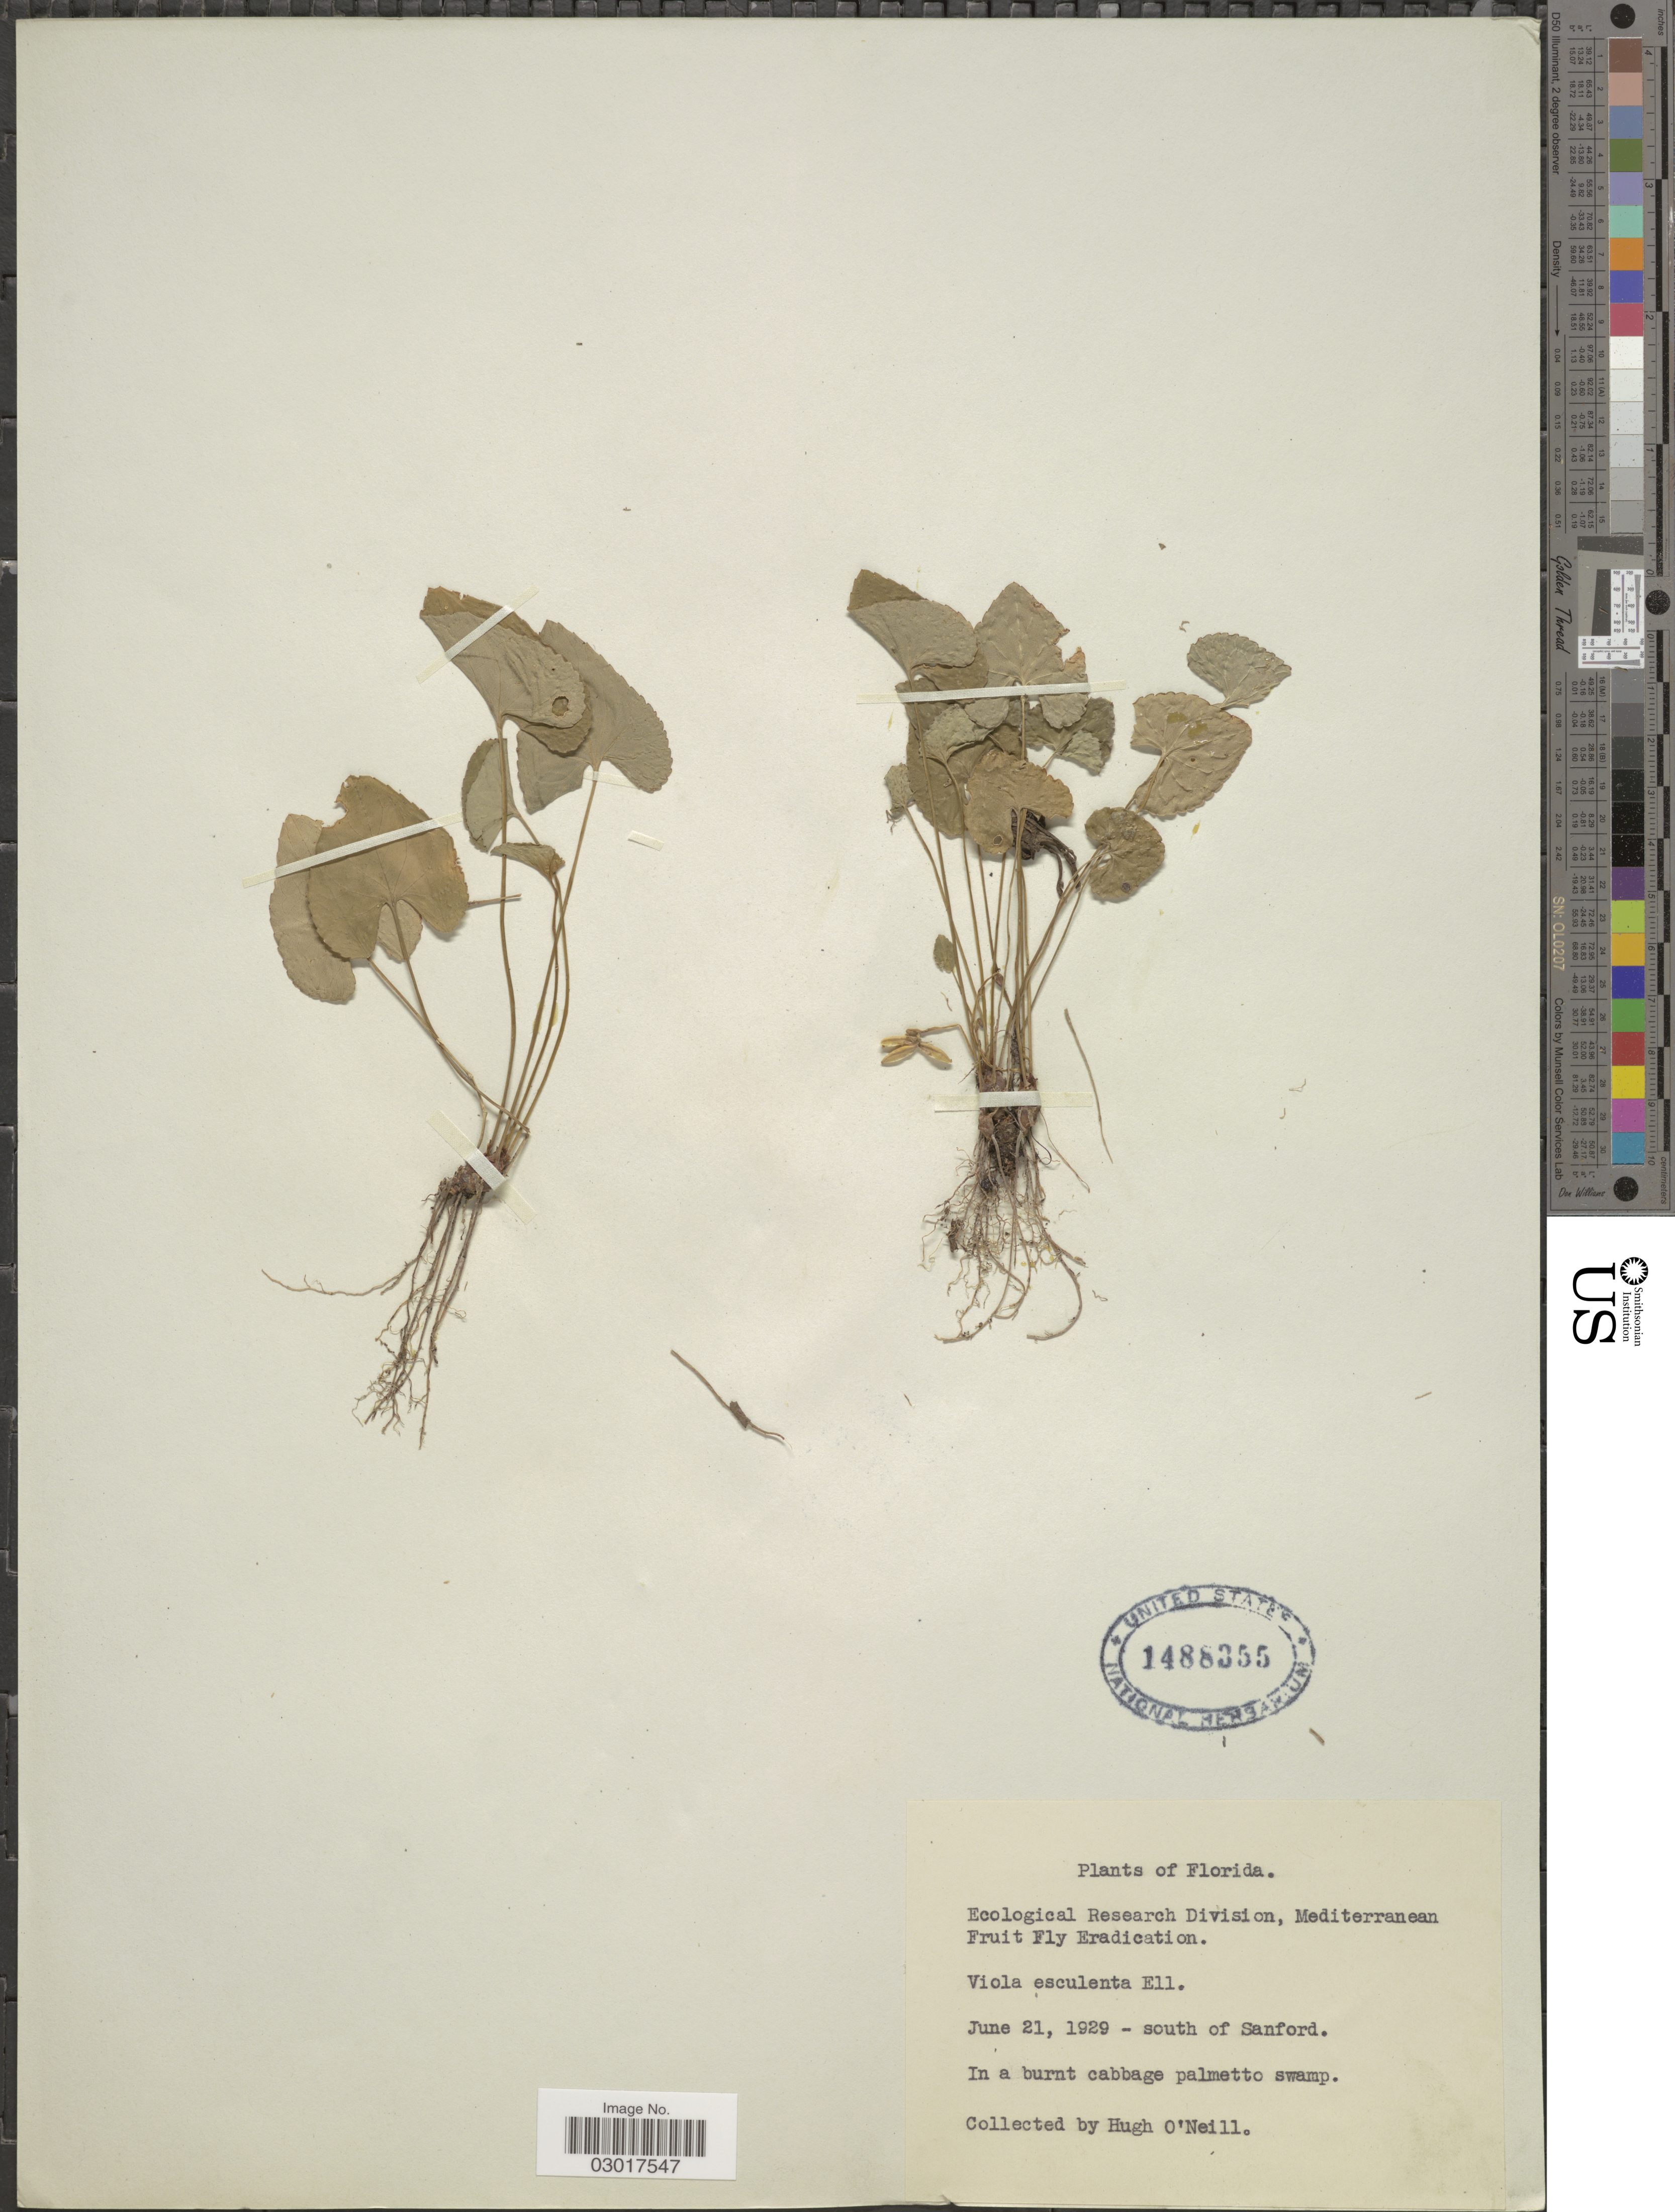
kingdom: Plantae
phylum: Tracheophyta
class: Magnoliopsida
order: Malpighiales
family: Violaceae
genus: Viola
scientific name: Viola triloba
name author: Schwein.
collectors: H. O'Neill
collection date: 1929-06-21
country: United States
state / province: Florida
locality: South of Sanford.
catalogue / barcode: US 1488355